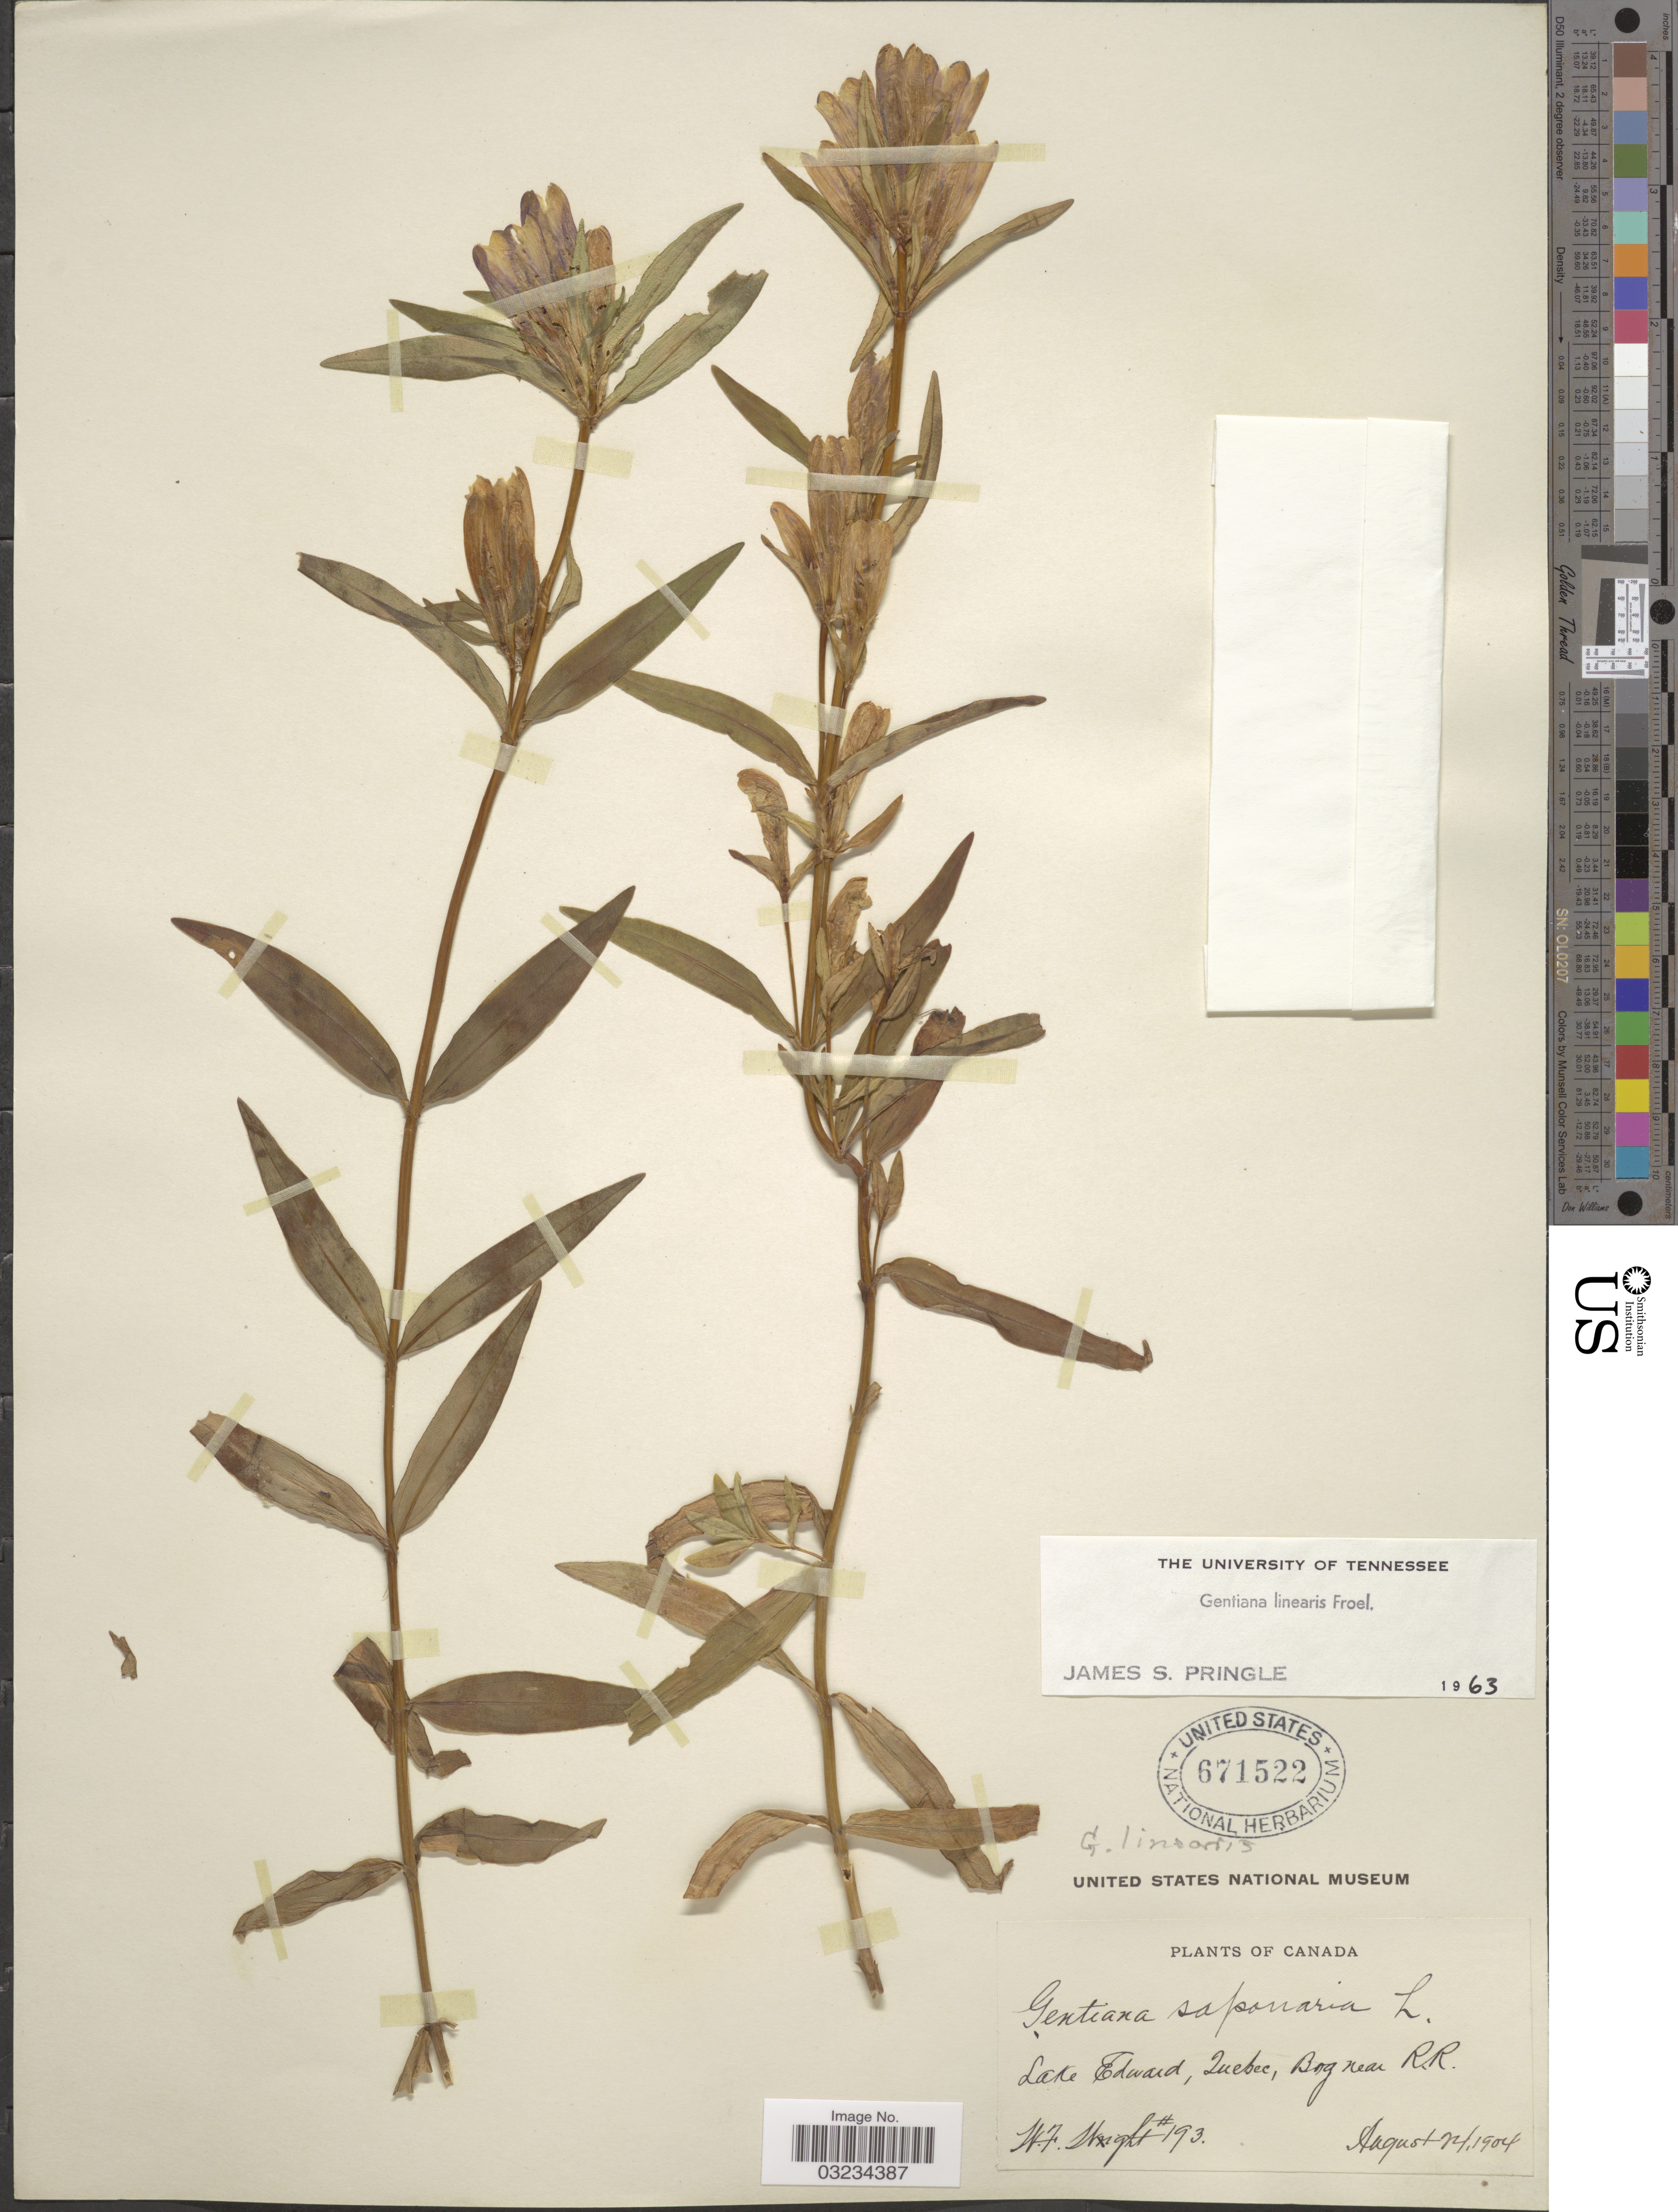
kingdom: Plantae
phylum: Tracheophyta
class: Magnoliopsida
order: Gentianales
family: Gentianaceae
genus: Gentiana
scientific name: Gentiana linearis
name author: Froel.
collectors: W. F. Wright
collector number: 193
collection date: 1904-08-24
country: Canada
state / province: Quebec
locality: Lake Edward, Bog near R.R.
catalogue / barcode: US 671522